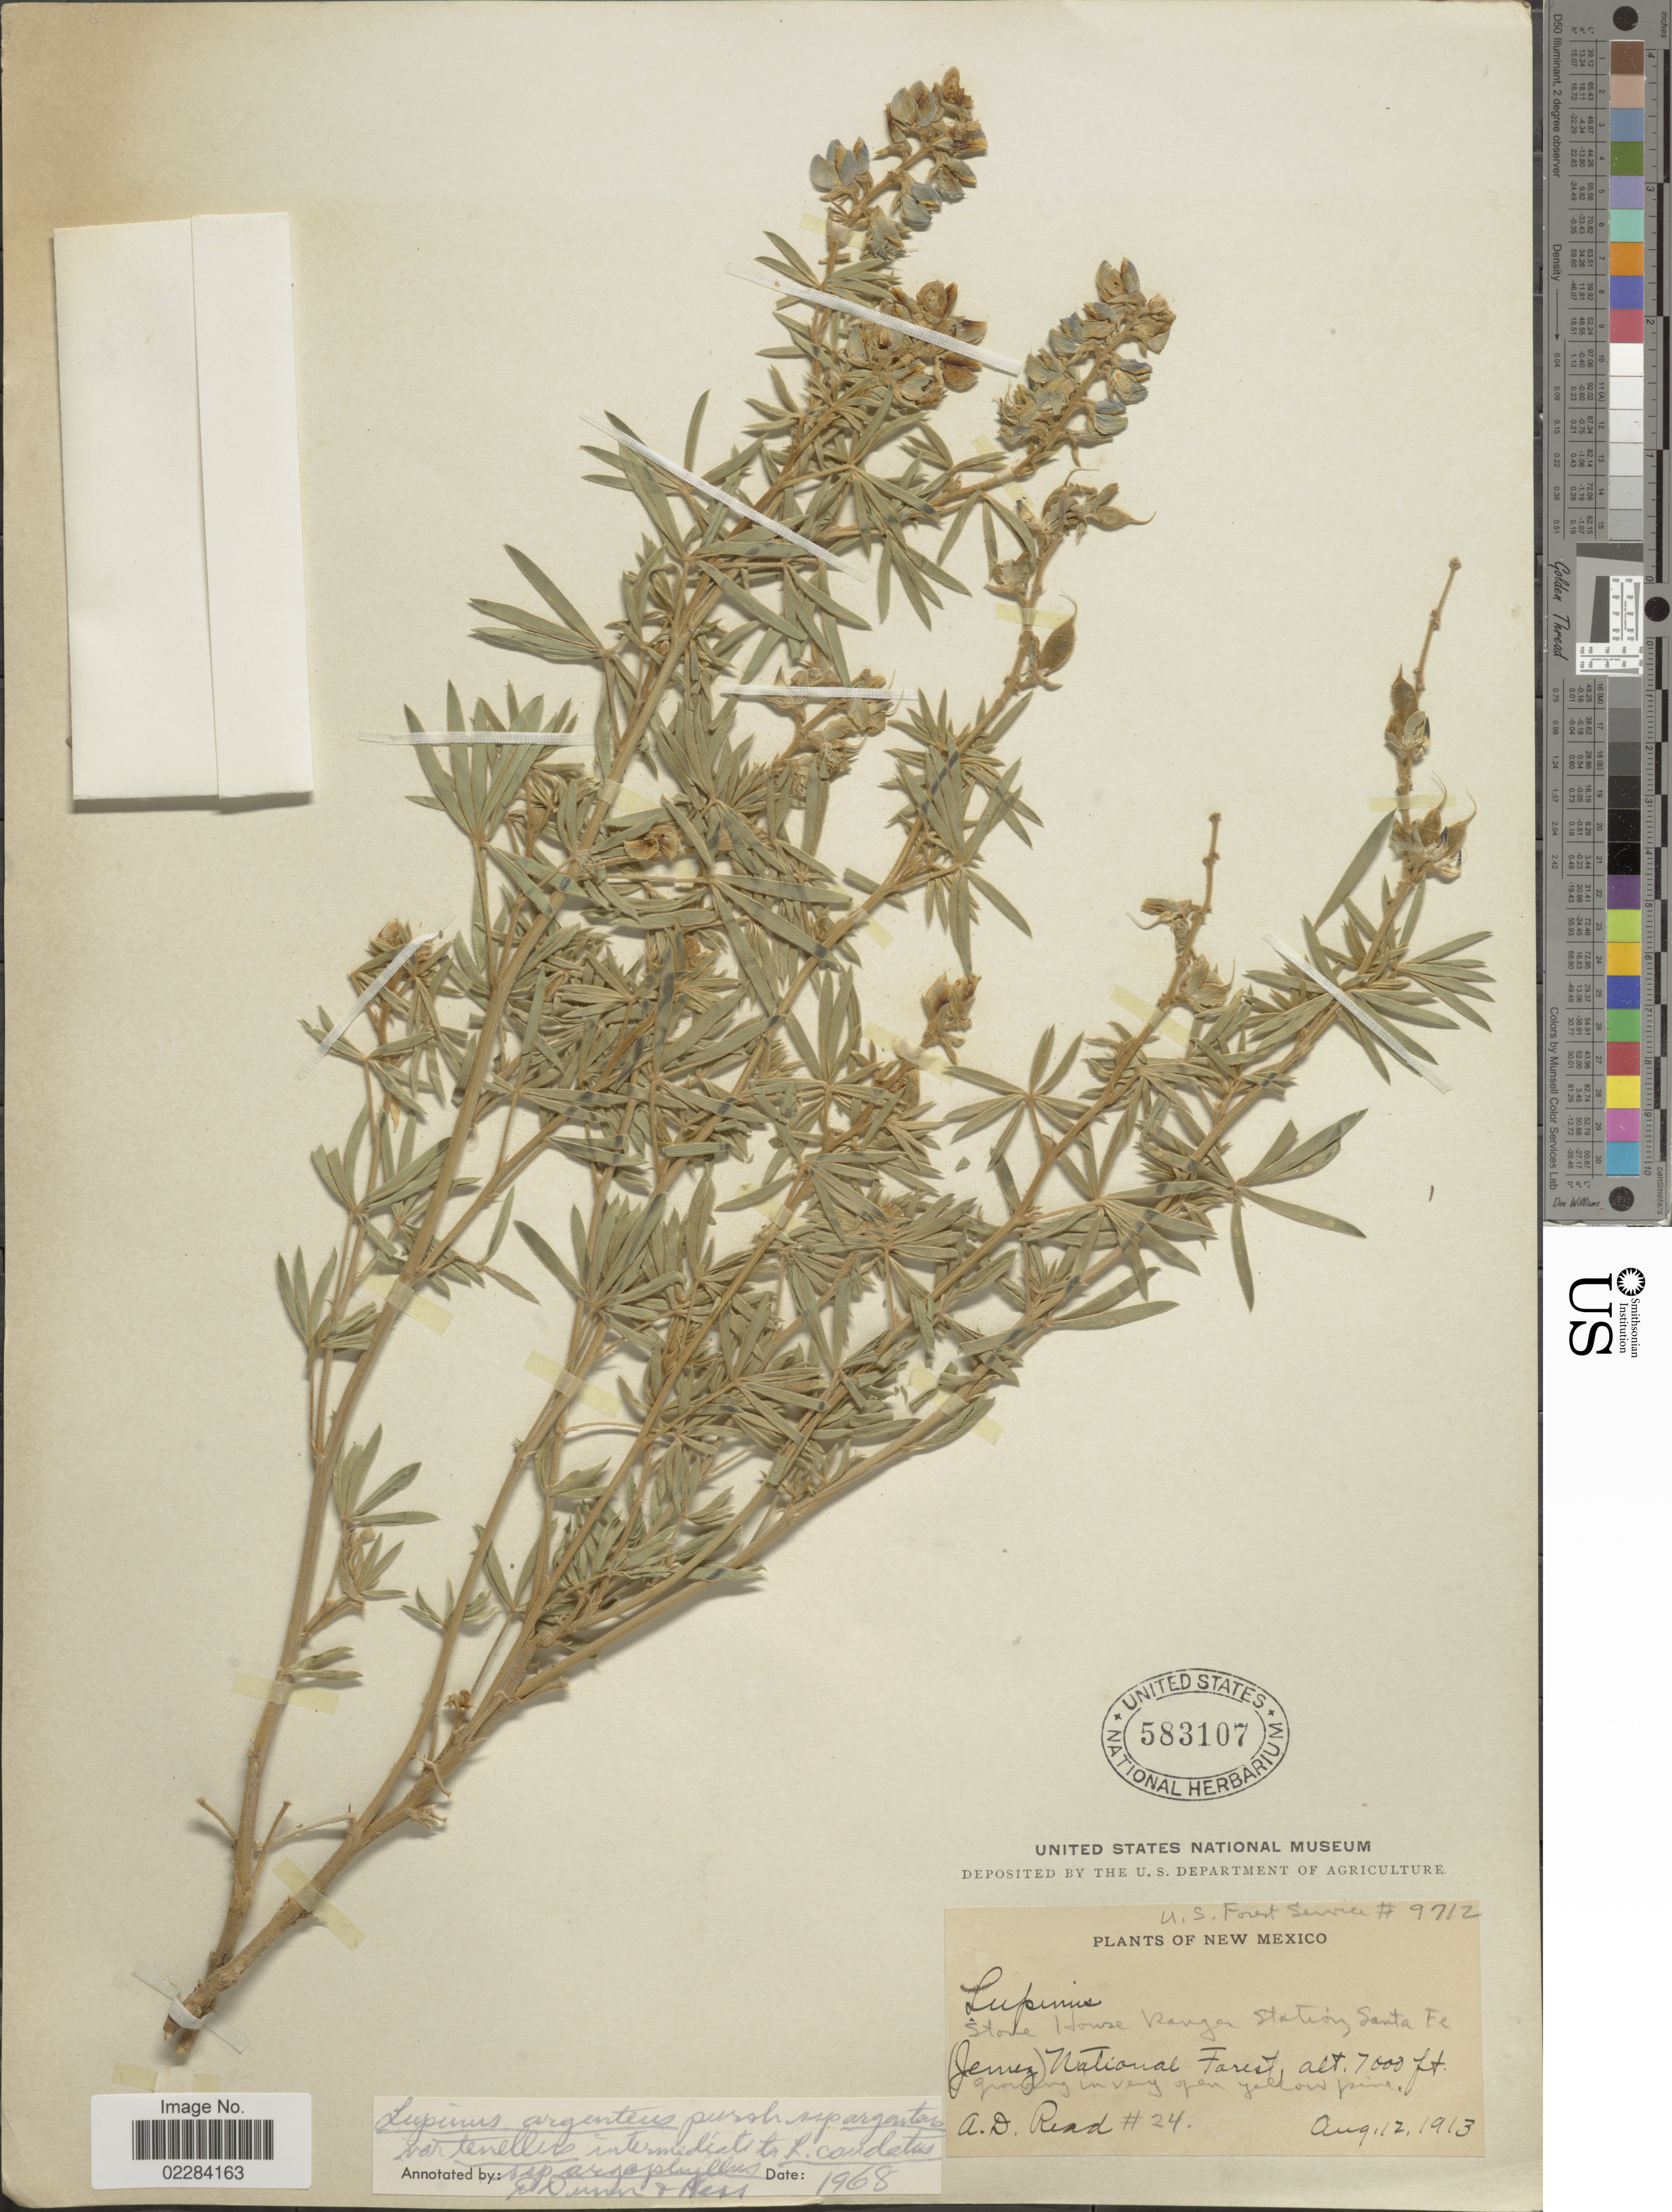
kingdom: Plantae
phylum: Tracheophyta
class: Magnoliopsida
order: Fabales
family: Fabaceae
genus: Lupinus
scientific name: Lupinus argenteus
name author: Pursh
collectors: A. D. Read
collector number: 24/9712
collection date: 1913-08-12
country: United States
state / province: New Mexico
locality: Stone House Ranger Station, Jemez National Forest, Santa Fe.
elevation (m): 2134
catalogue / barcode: US 583107